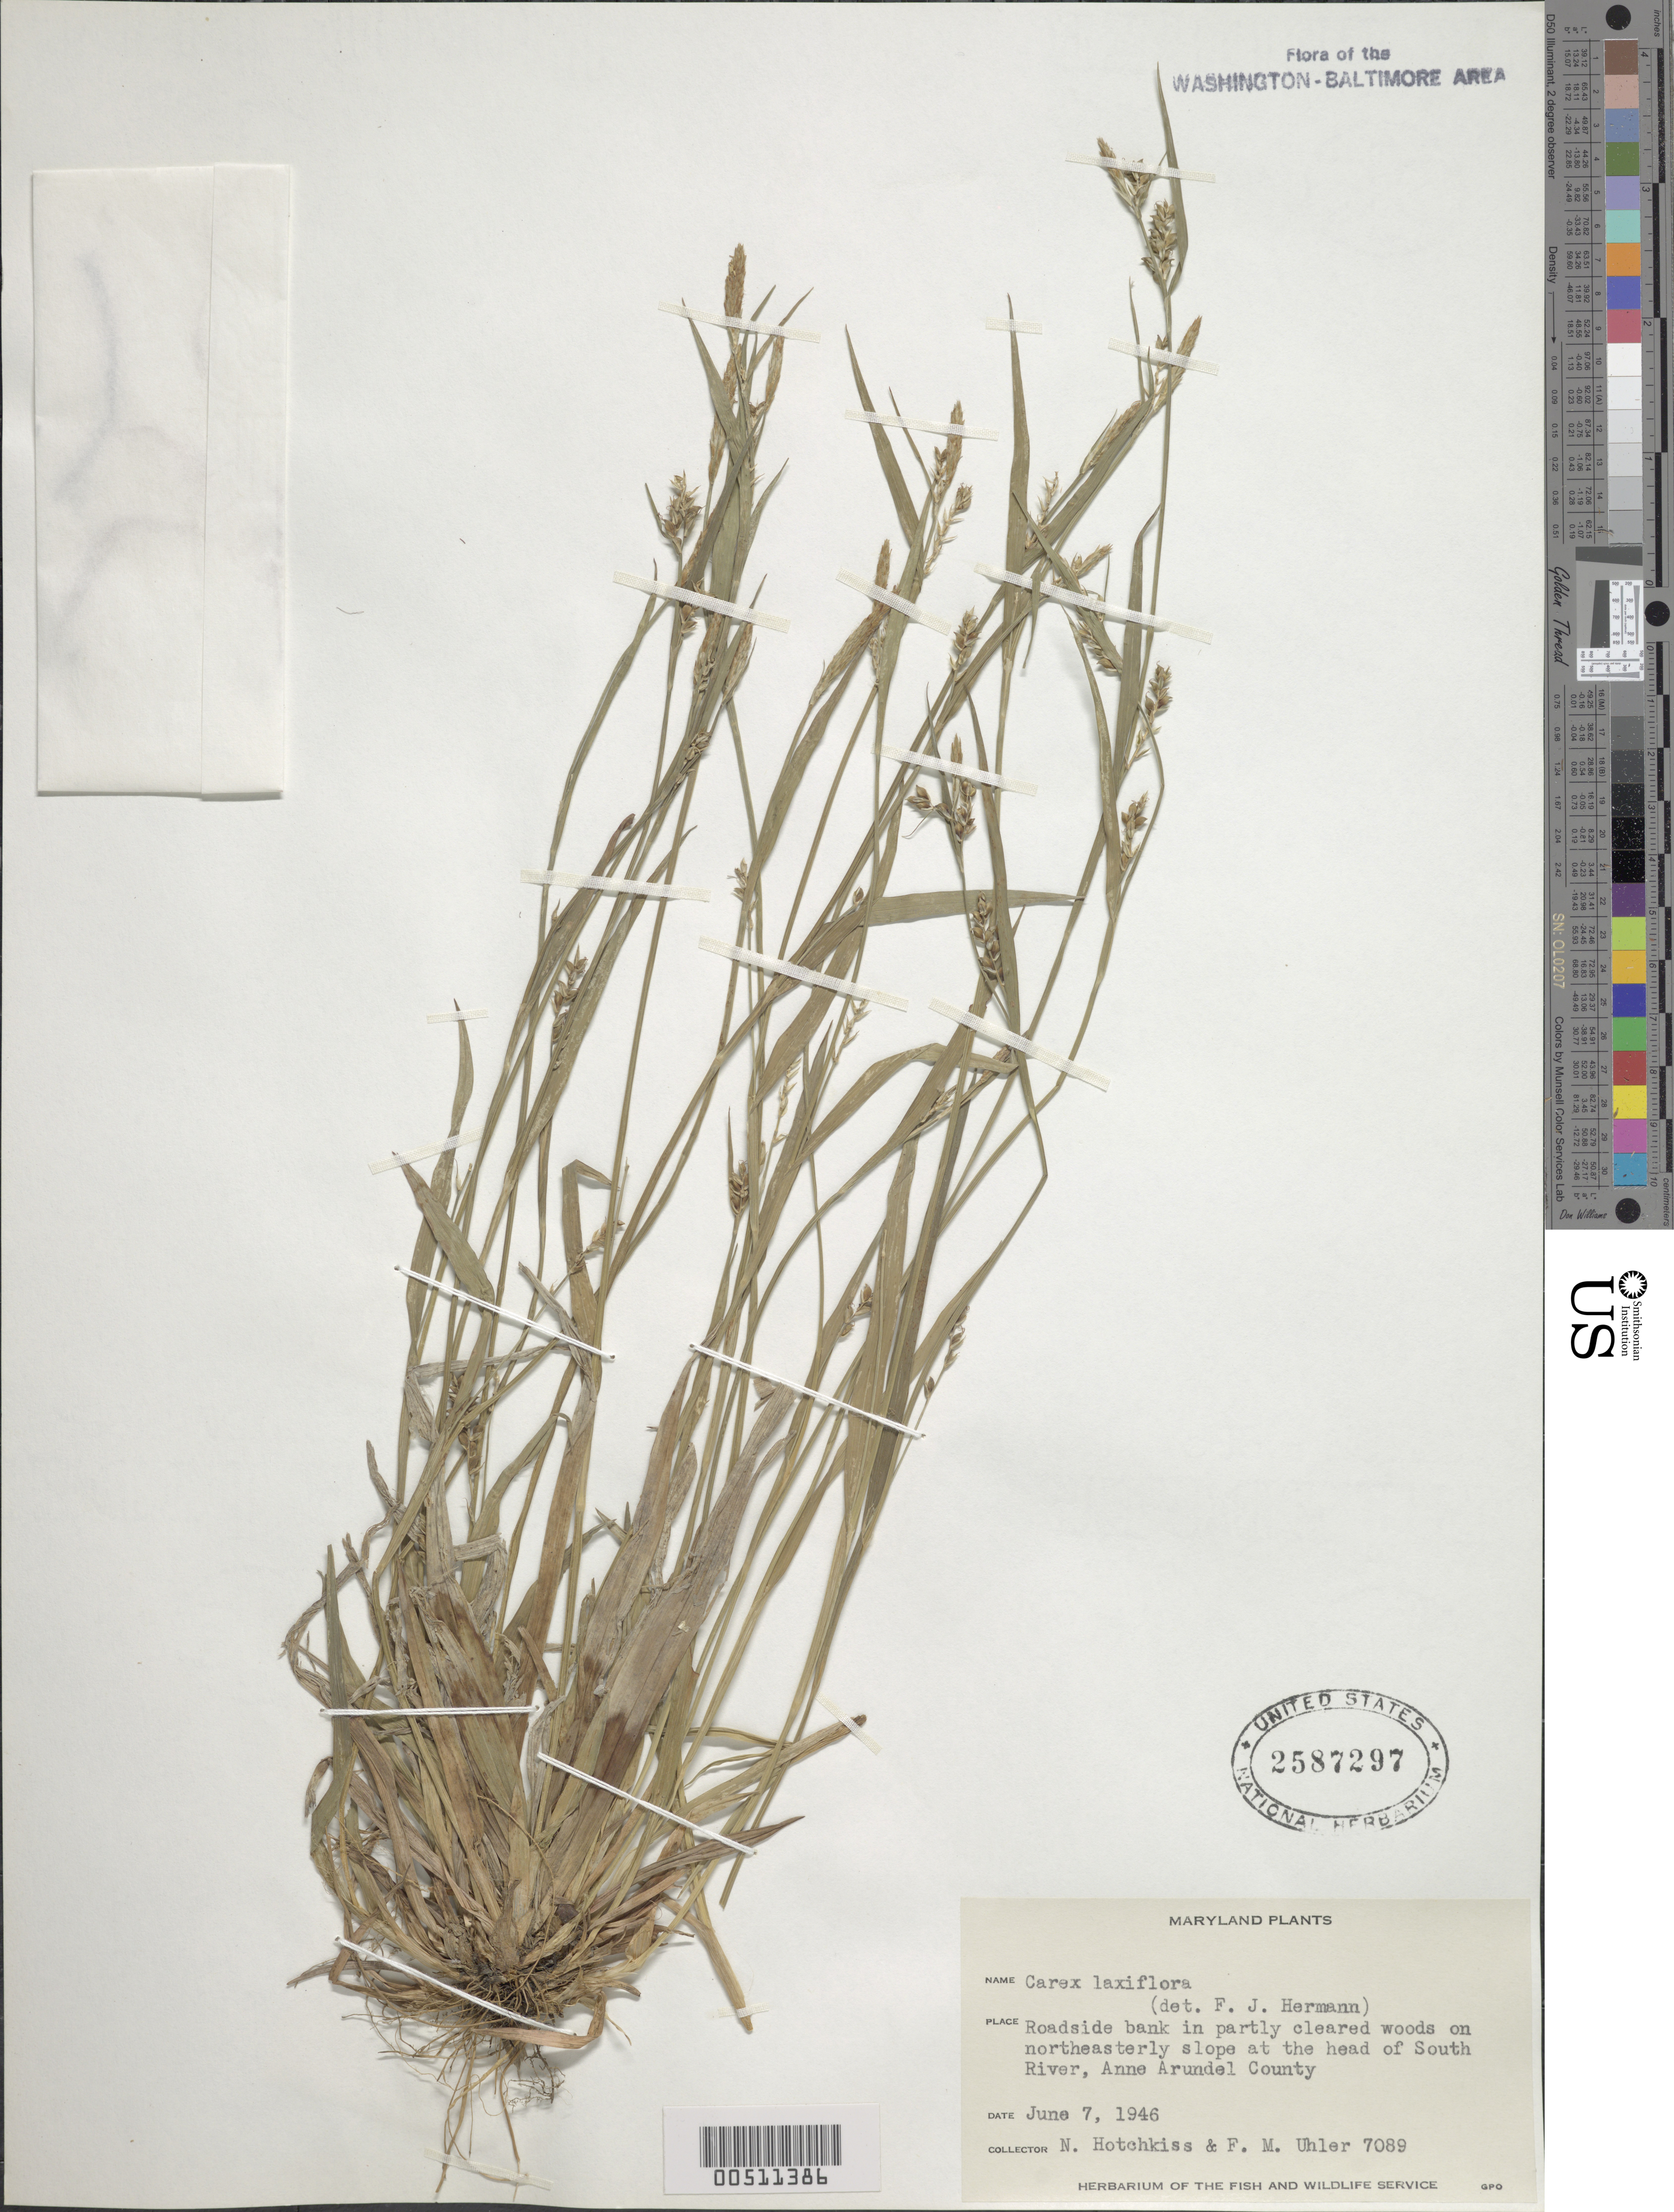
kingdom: Plantae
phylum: Tracheophyta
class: Liliopsida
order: Poales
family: Cyperaceae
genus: Carex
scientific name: Carex laxiflora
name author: Lam.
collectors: N. Hotchkiss & F. M. Uhler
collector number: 7089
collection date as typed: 07 Jun 1946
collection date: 1946-06-07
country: United States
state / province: Maryland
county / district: Anne Arundel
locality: Head of South River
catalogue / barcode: US 2587297